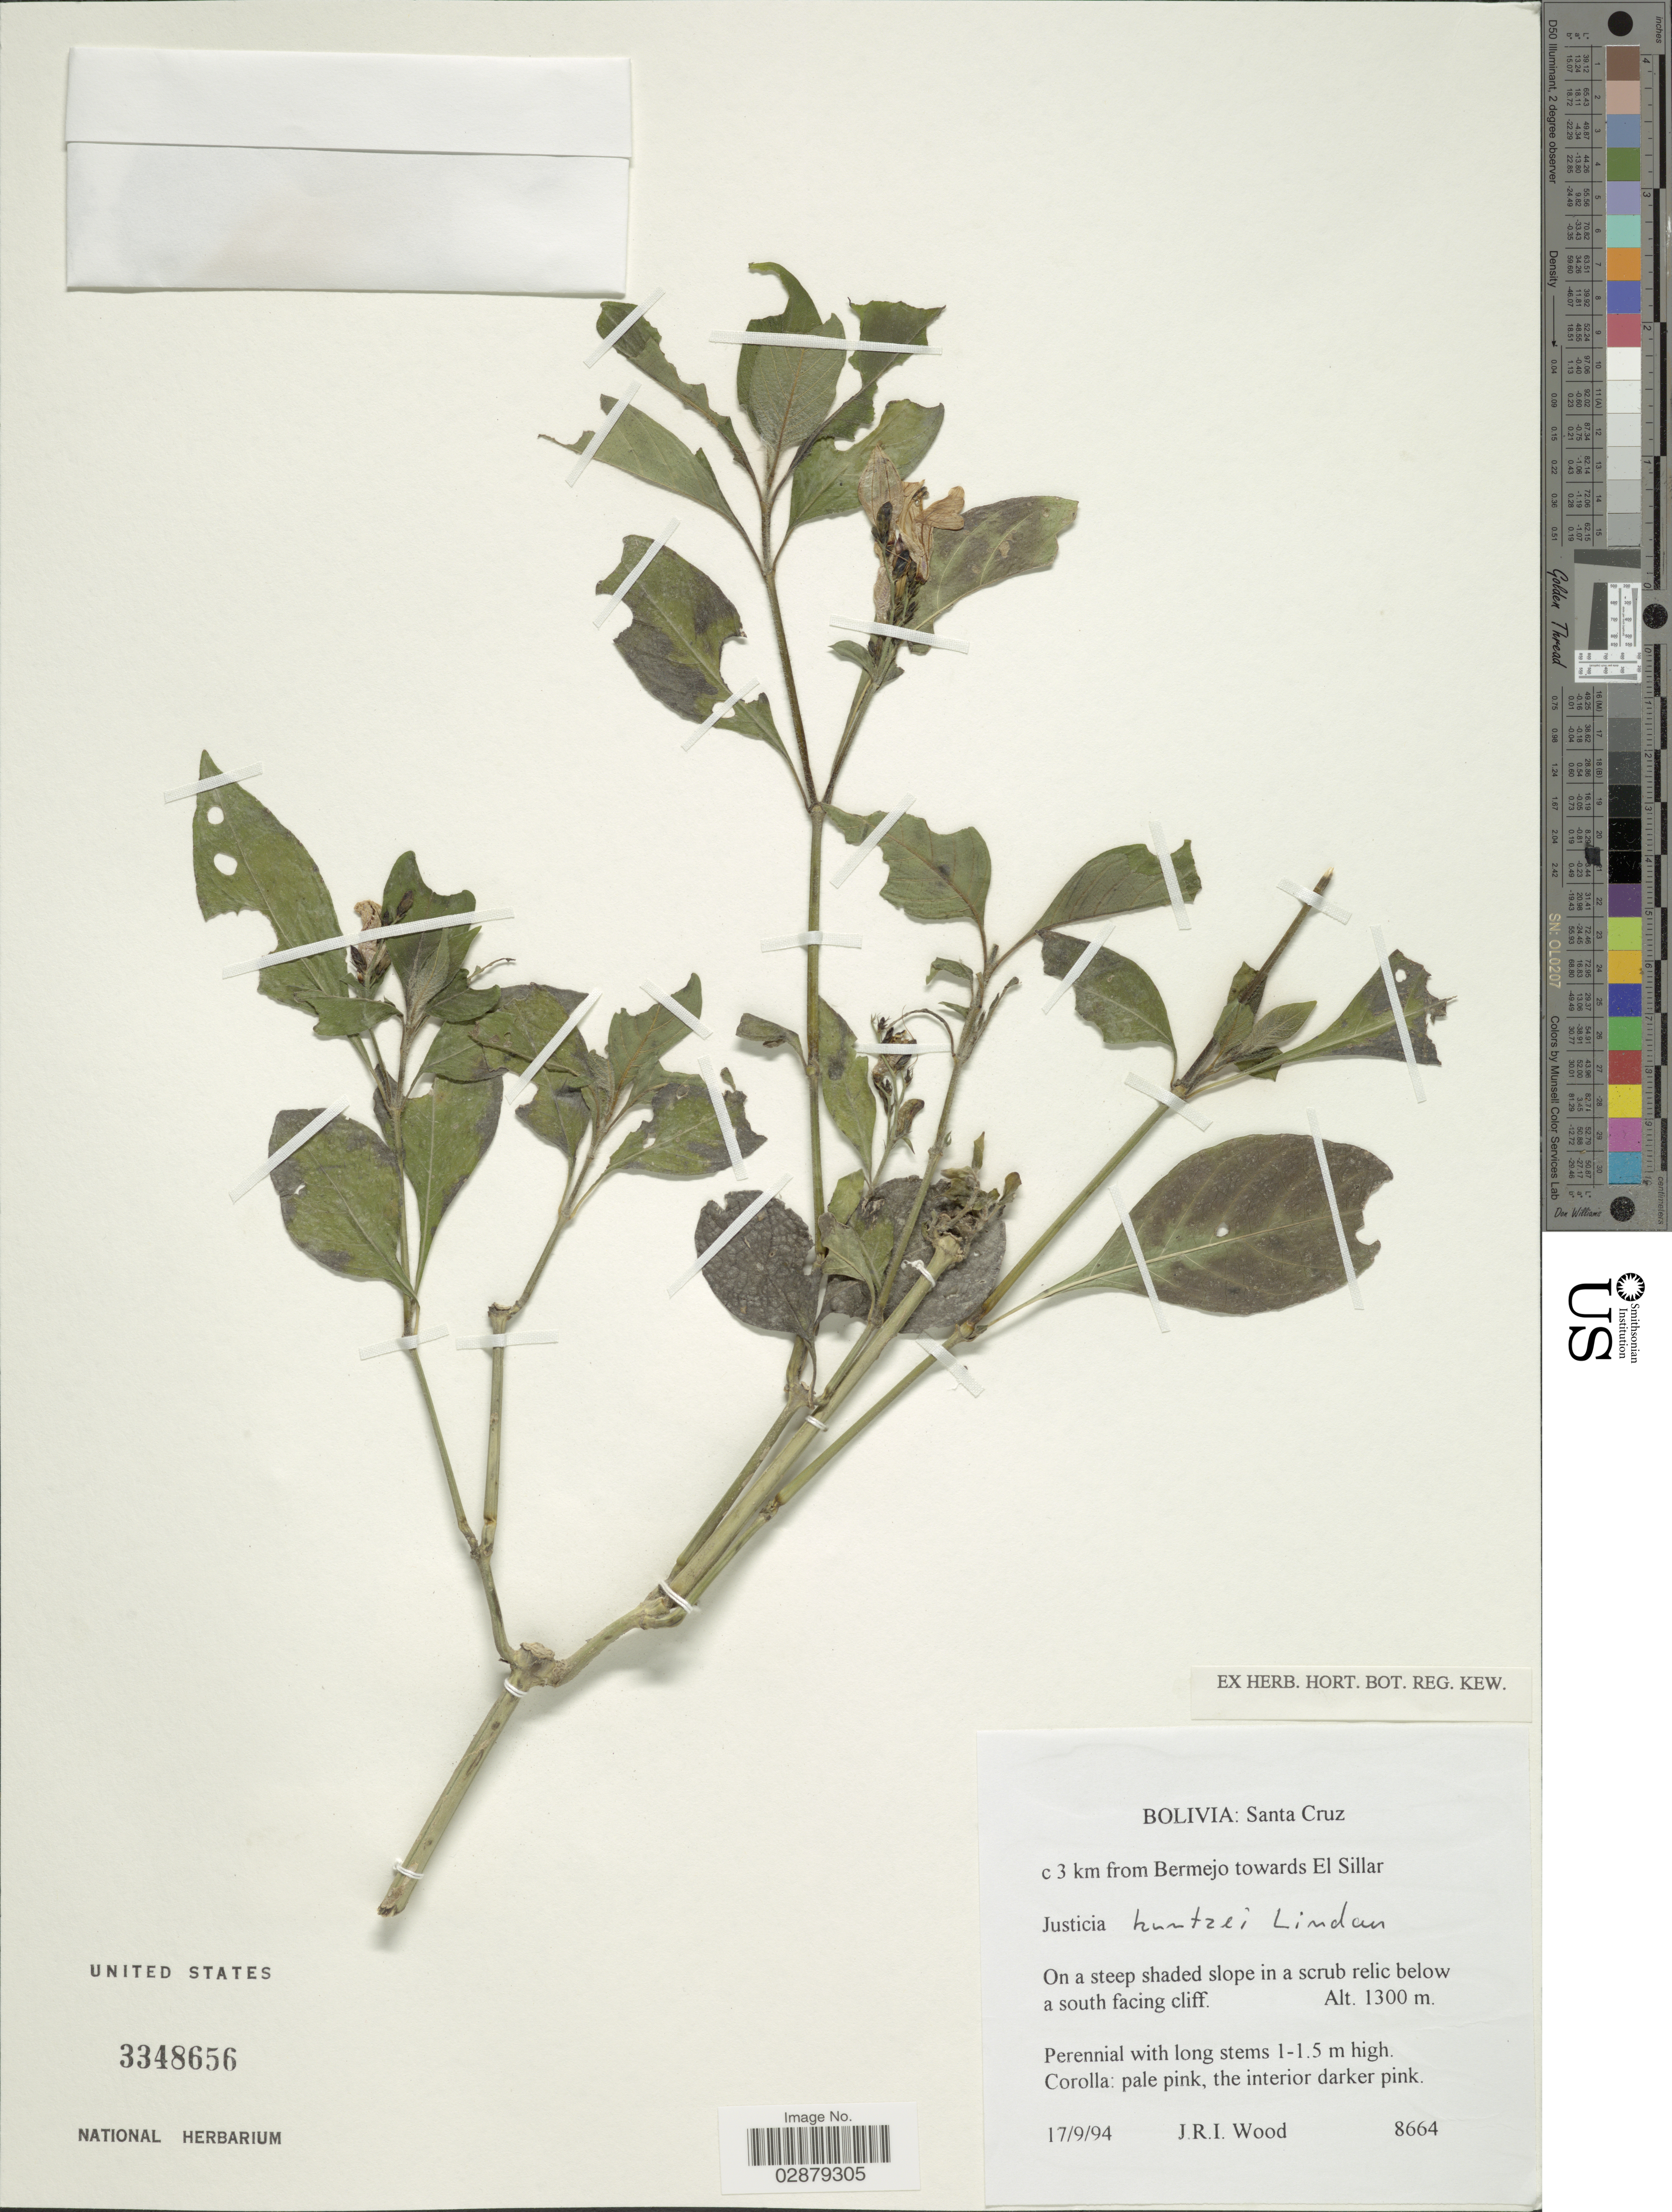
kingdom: Plantae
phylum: Tracheophyta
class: Magnoliopsida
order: Lamiales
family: Acanthaceae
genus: Justicia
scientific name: Justicia kuntzei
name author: Lindau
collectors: J. R. I. Wood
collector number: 8664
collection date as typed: Transcribed d/m/y: 17/9/94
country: Bolivia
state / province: Santa Cruz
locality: C 3 km from Bermejo towards El Sillar.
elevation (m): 1300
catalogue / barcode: US 3348656